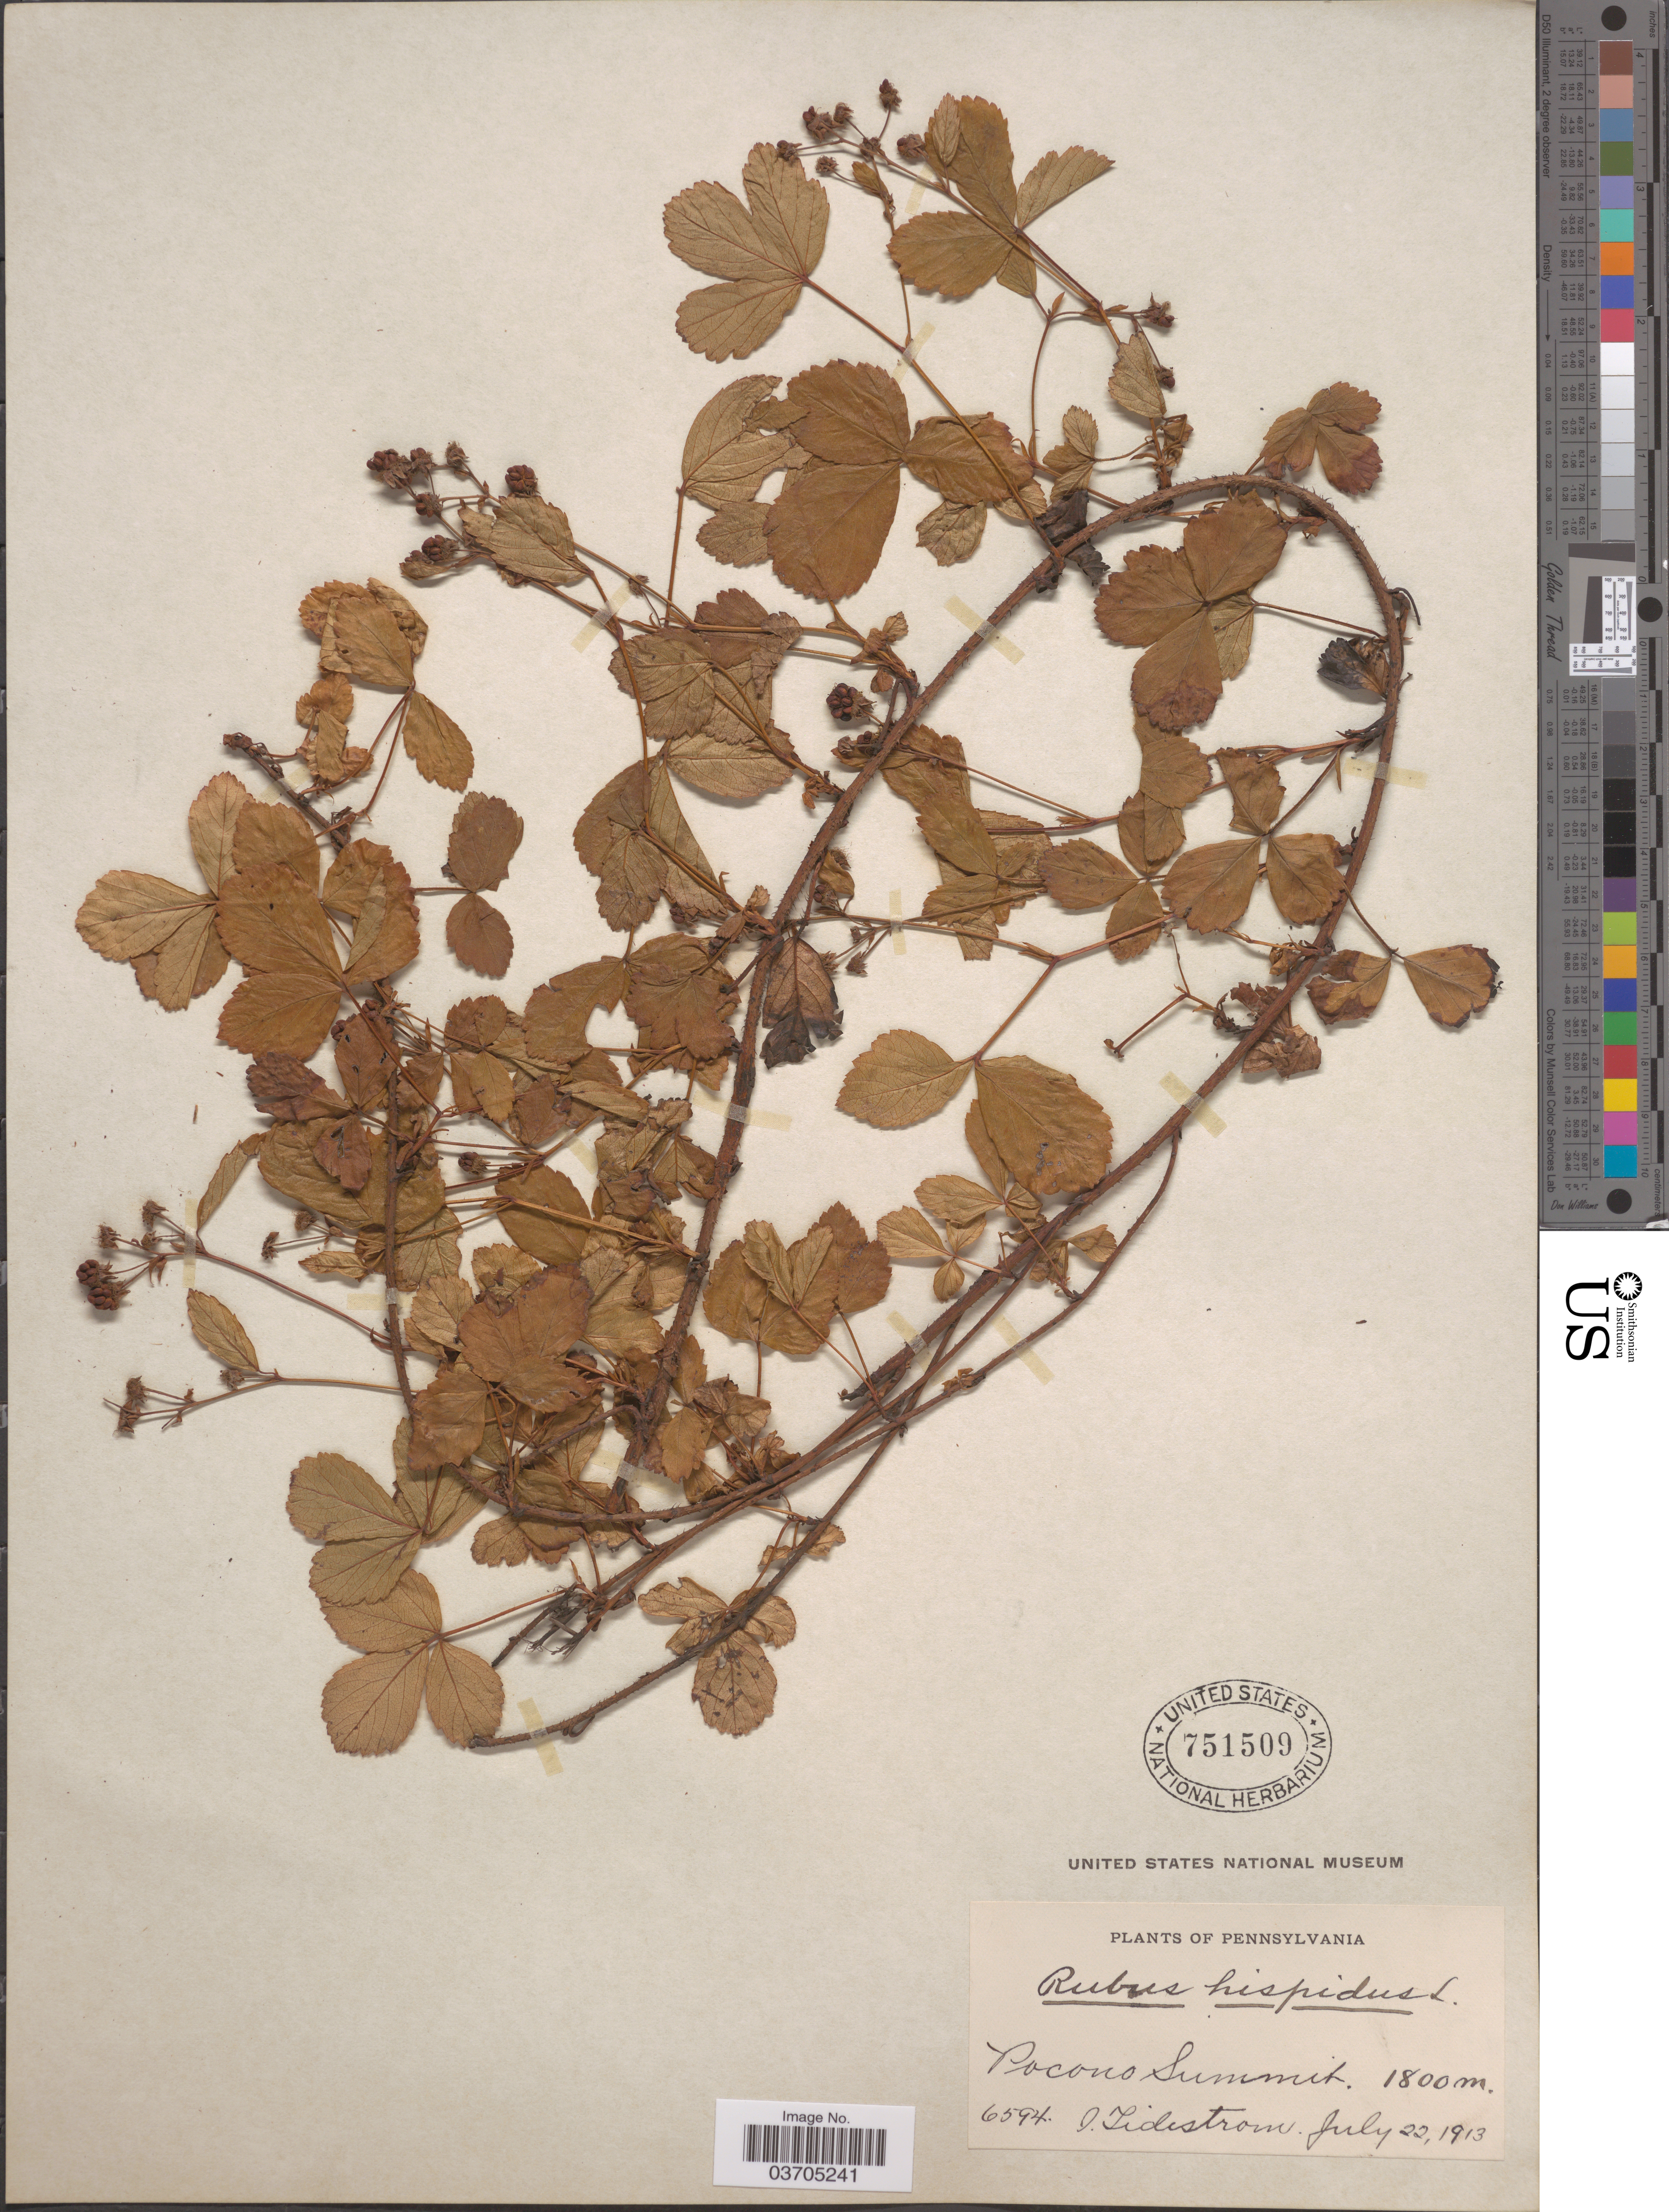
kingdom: Plantae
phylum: Tracheophyta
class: Magnoliopsida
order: Rosales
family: Rosaceae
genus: Rubus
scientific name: Rubus hispidus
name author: L.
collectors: I. F. Tidestrom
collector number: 6594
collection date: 1913-07-22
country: United States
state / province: Pennsylvania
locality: Pocono Summit.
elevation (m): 1800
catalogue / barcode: US 751509